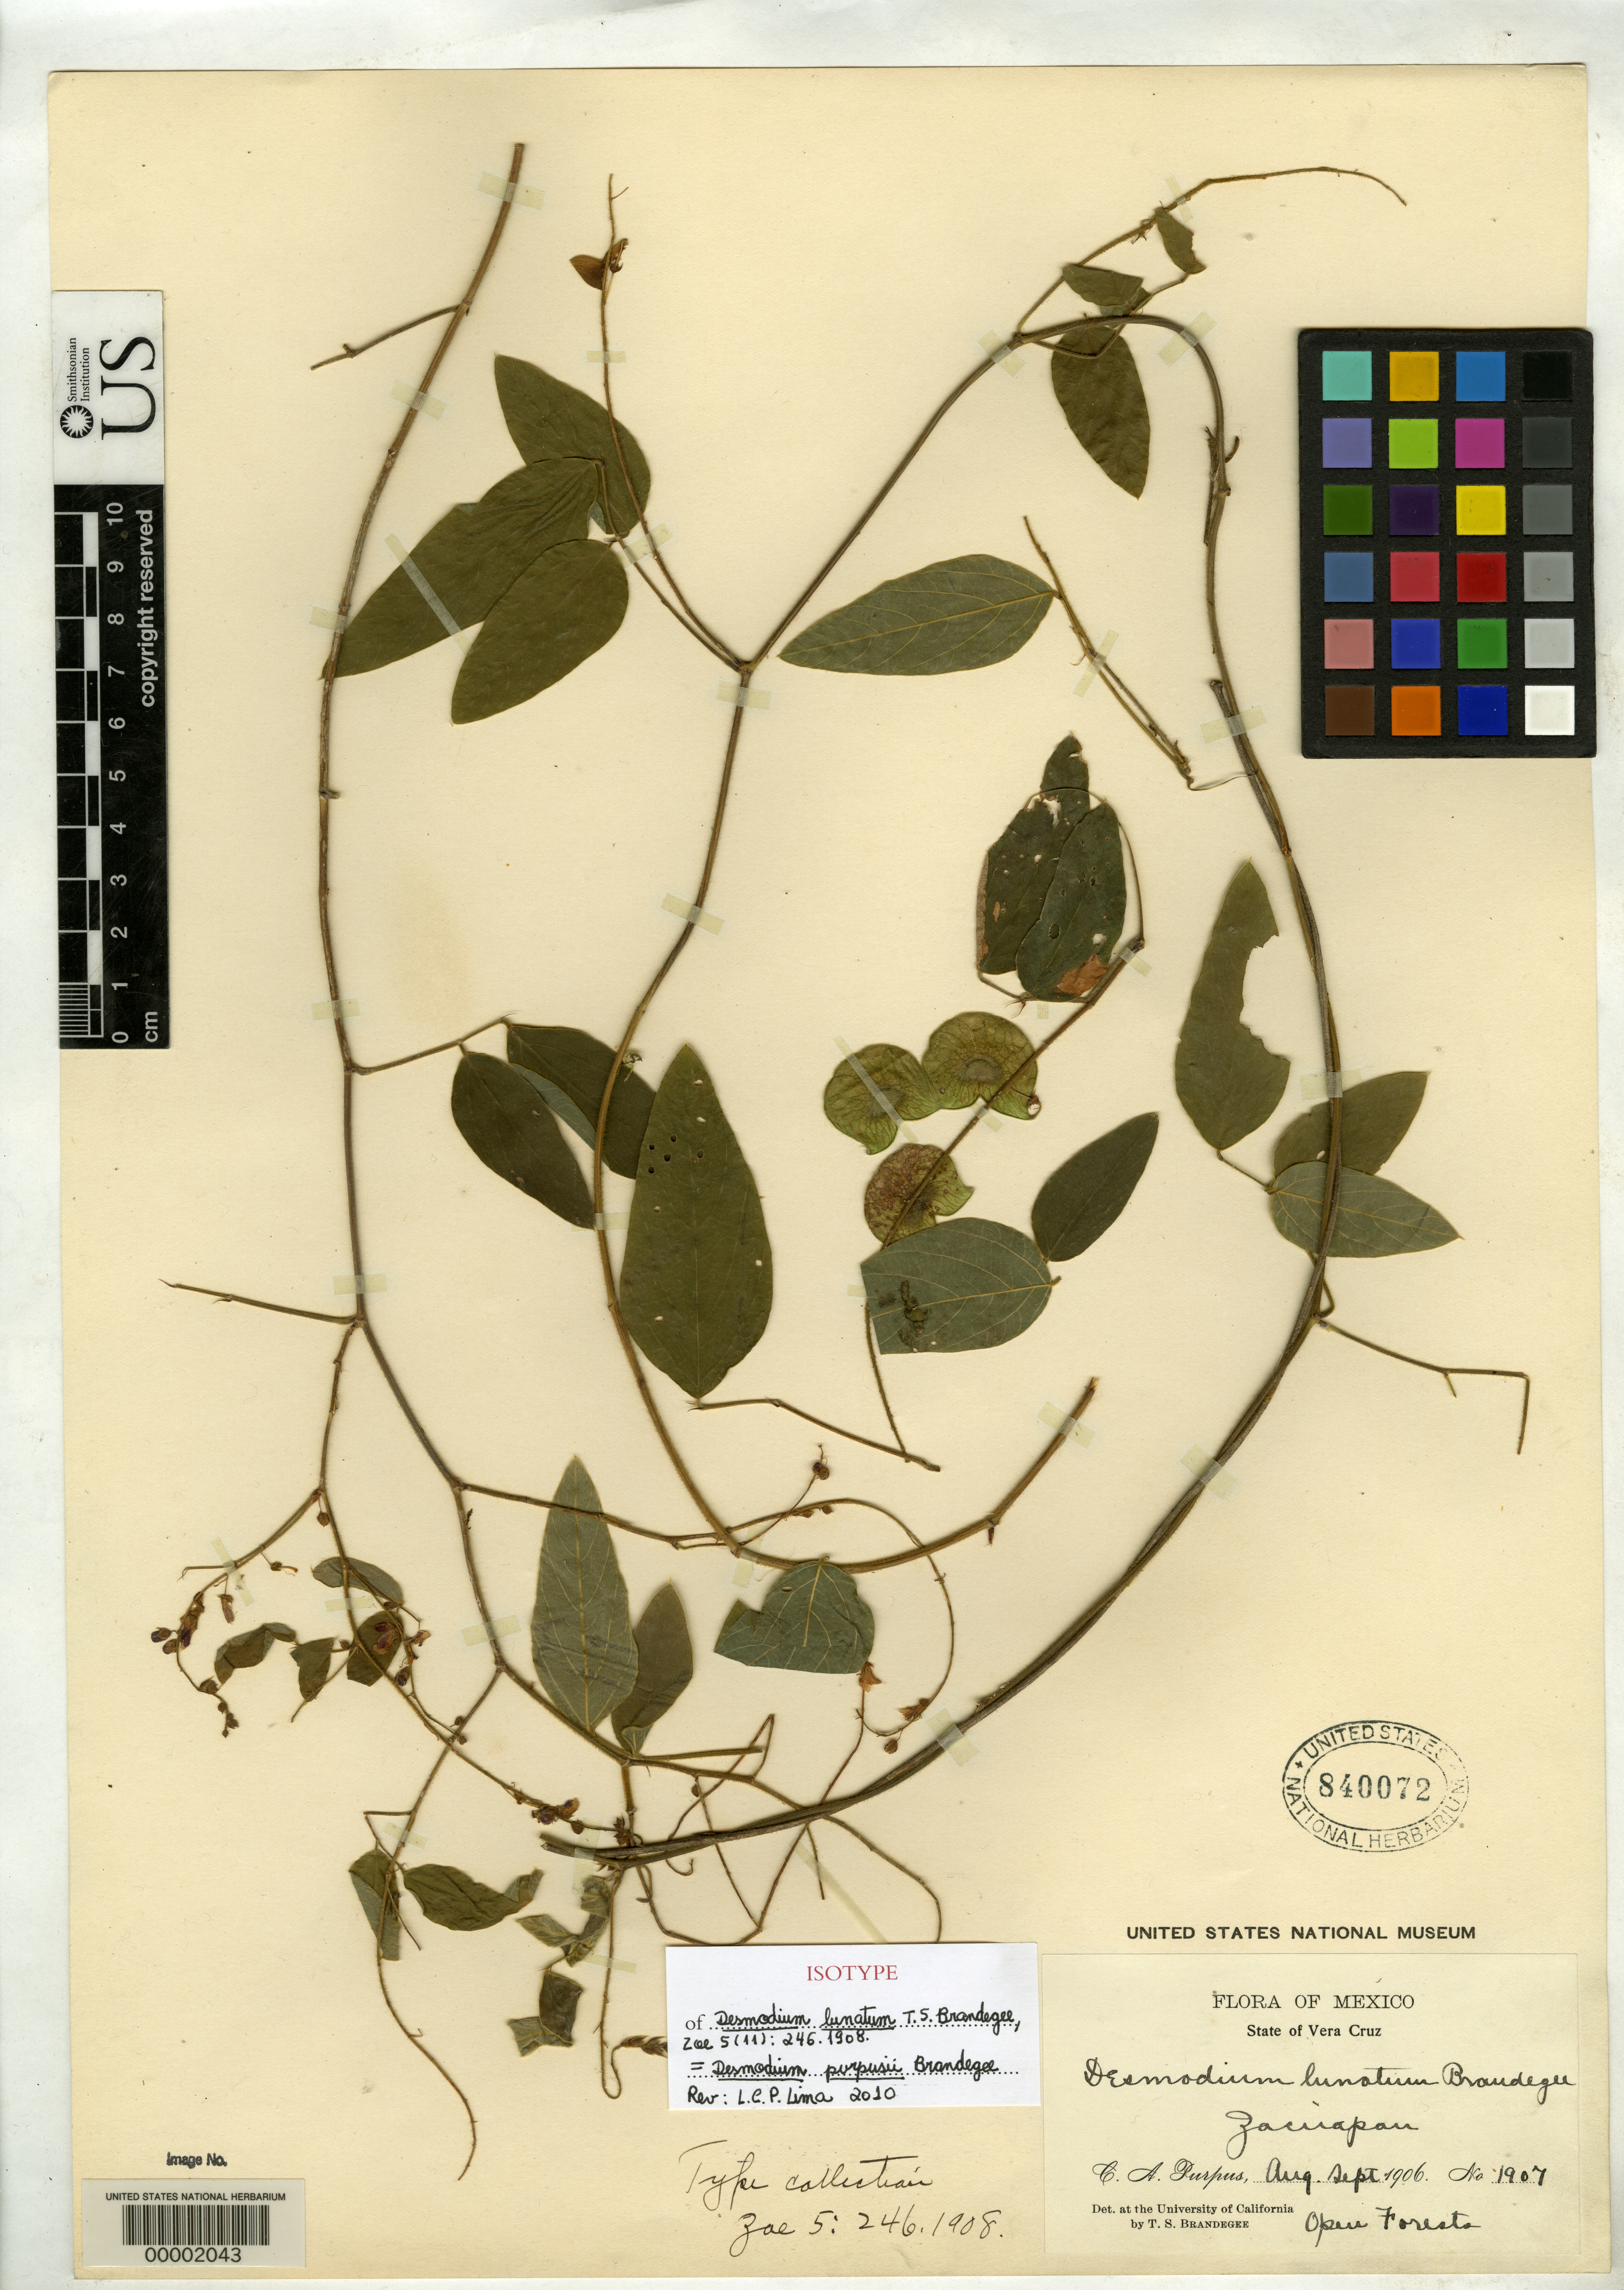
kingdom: Plantae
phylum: Tracheophyta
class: Magnoliopsida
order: Fabales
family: Fabaceae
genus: Desmodium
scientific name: Desmodium lunatum Brandegee, nom. illeg.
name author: Brandegee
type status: Isotype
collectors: C. A. Purpus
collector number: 1907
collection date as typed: Aug 1906 to -- Sep 1906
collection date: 1906-08/1906-09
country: Mexico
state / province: Veracruz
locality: Near Zacuapan.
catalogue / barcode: US 840072